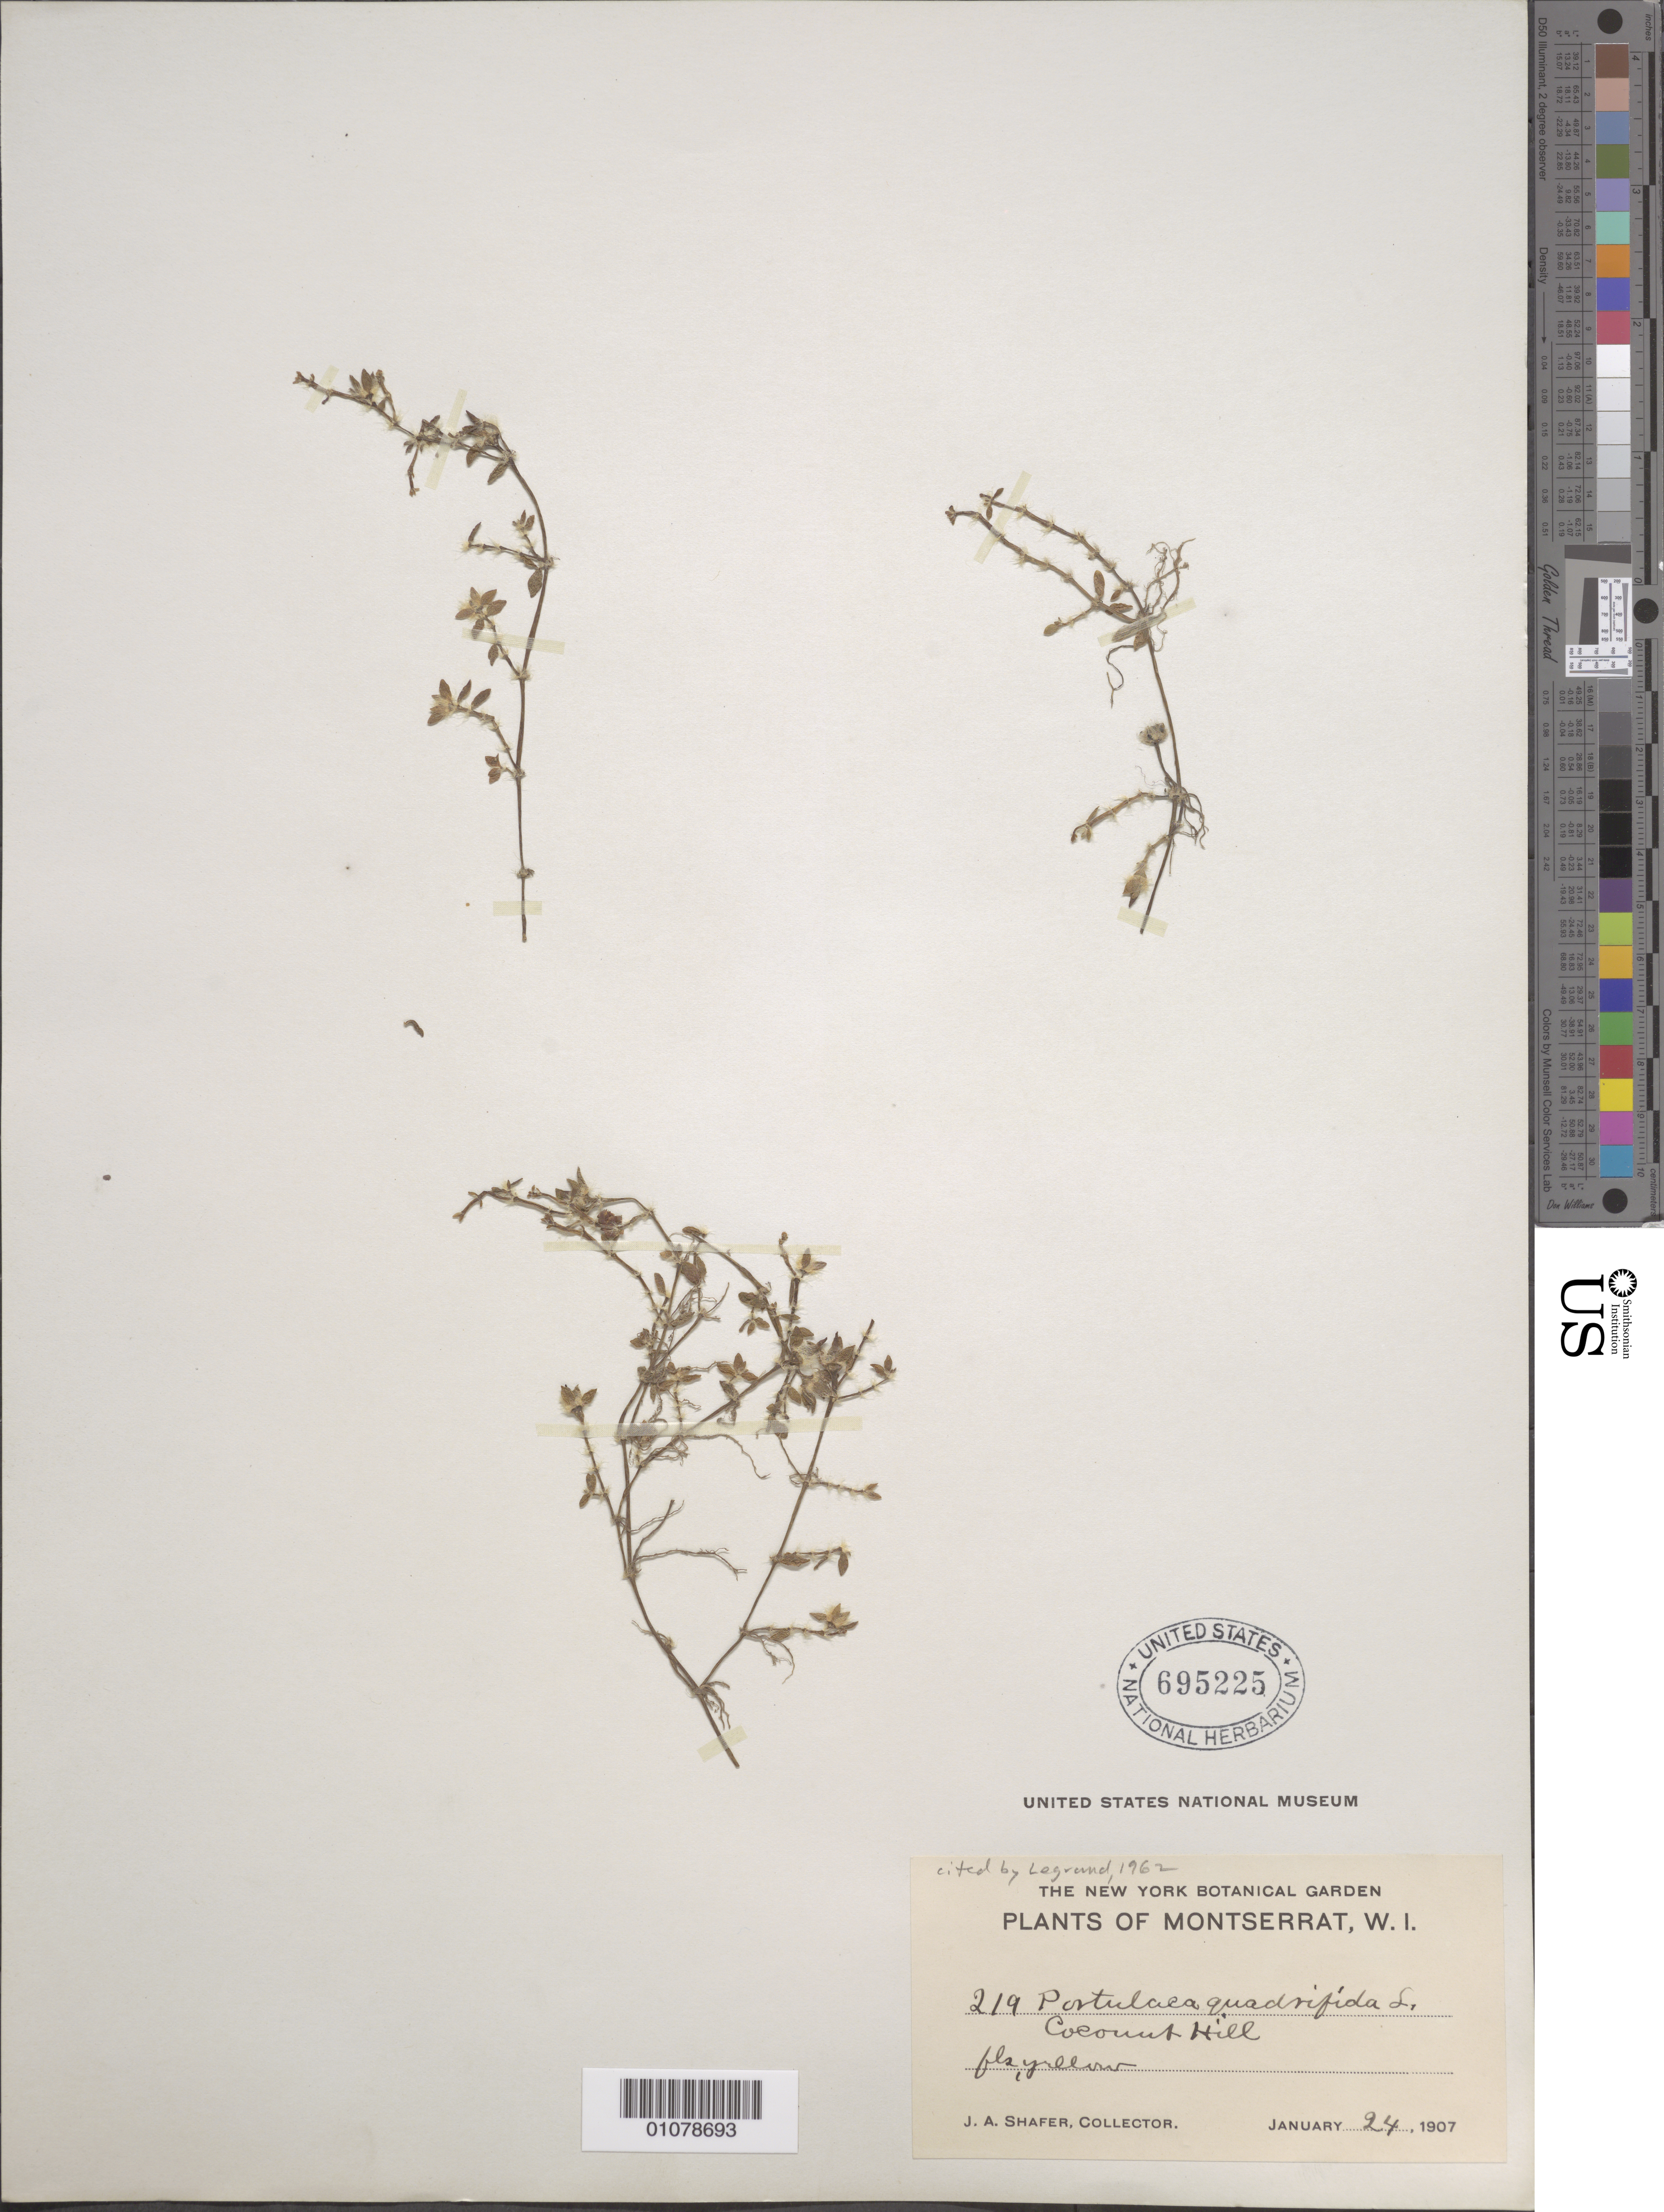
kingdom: Plantae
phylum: Tracheophyta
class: Magnoliopsida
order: Caryophyllales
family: Portulacaceae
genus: Portulaca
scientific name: Portulaca quadrifida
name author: L.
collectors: J. A. Shafer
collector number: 219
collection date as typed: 24 Jan 1907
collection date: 1907-01-24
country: Montserrat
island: Montserrat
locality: Coconut Hill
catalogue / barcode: US 695225